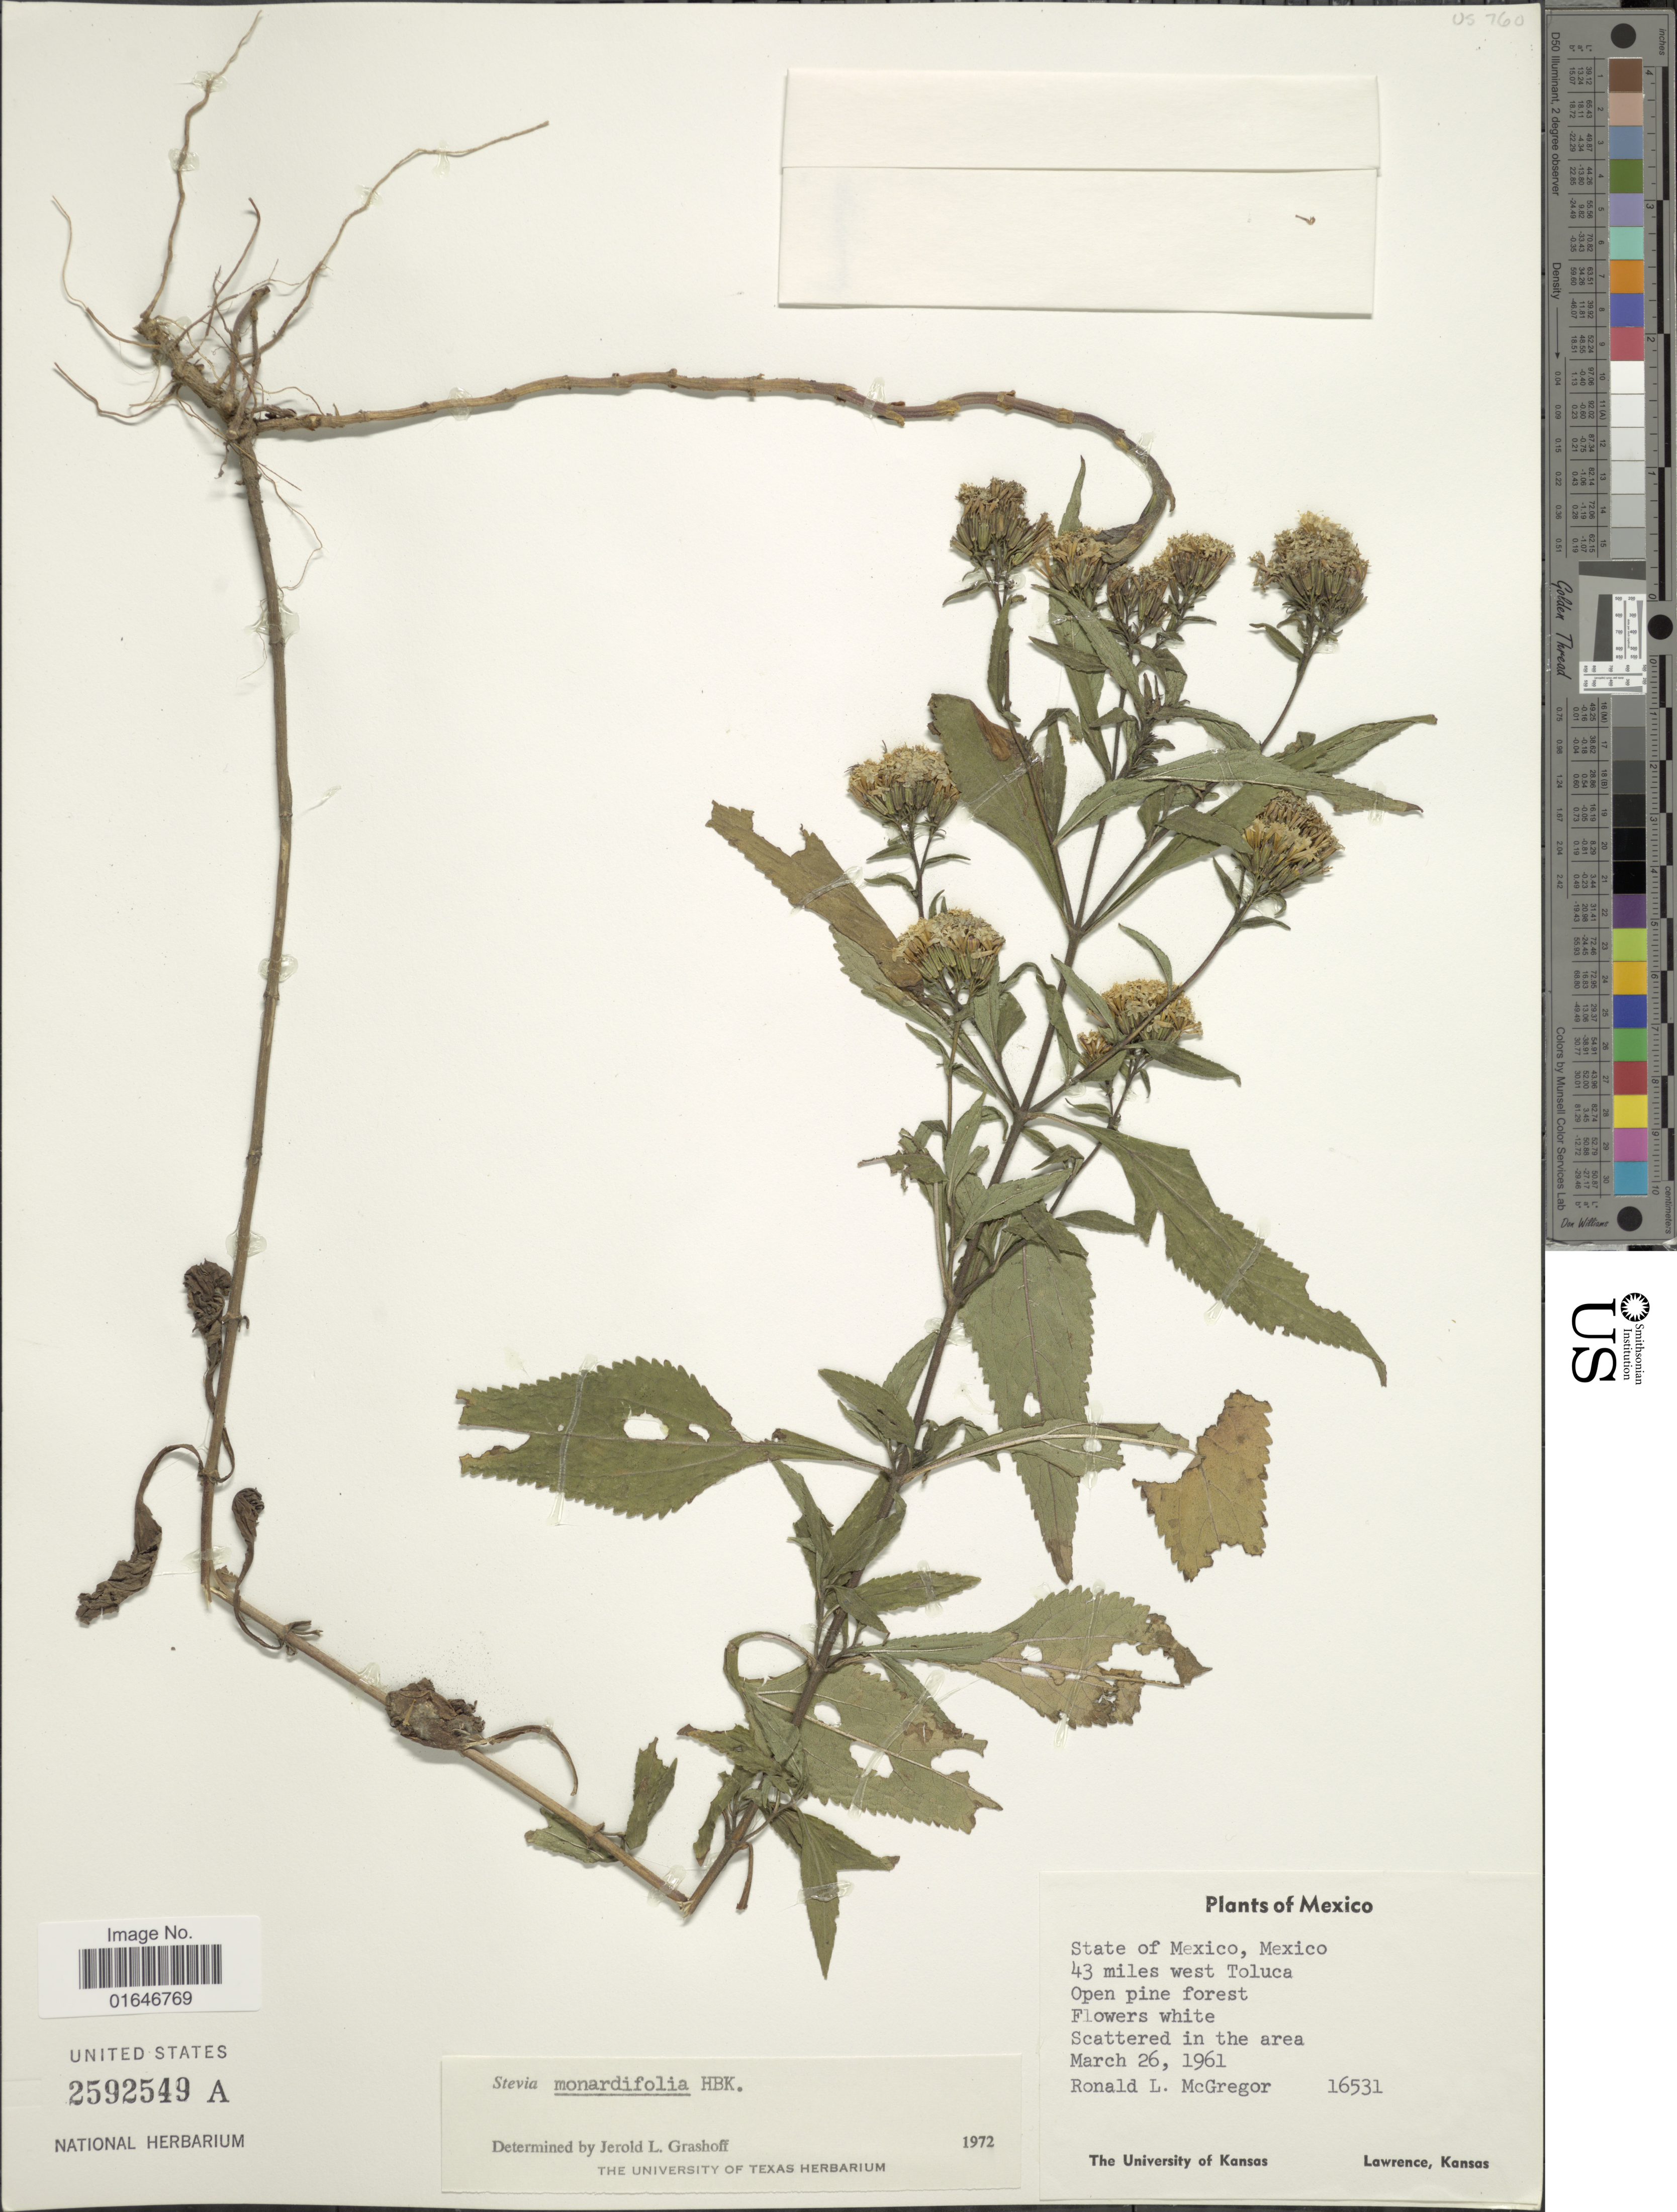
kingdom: Plantae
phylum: Tracheophyta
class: Magnoliopsida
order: Asterales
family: Asteraceae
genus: Stevia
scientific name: Stevia monardifolia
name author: Kunth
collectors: R. McGregor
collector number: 16531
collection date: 1961-03-26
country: Mexico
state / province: México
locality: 43 miles west of Toluca, open pine forest, scattered in the area.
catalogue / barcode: US 2592549A